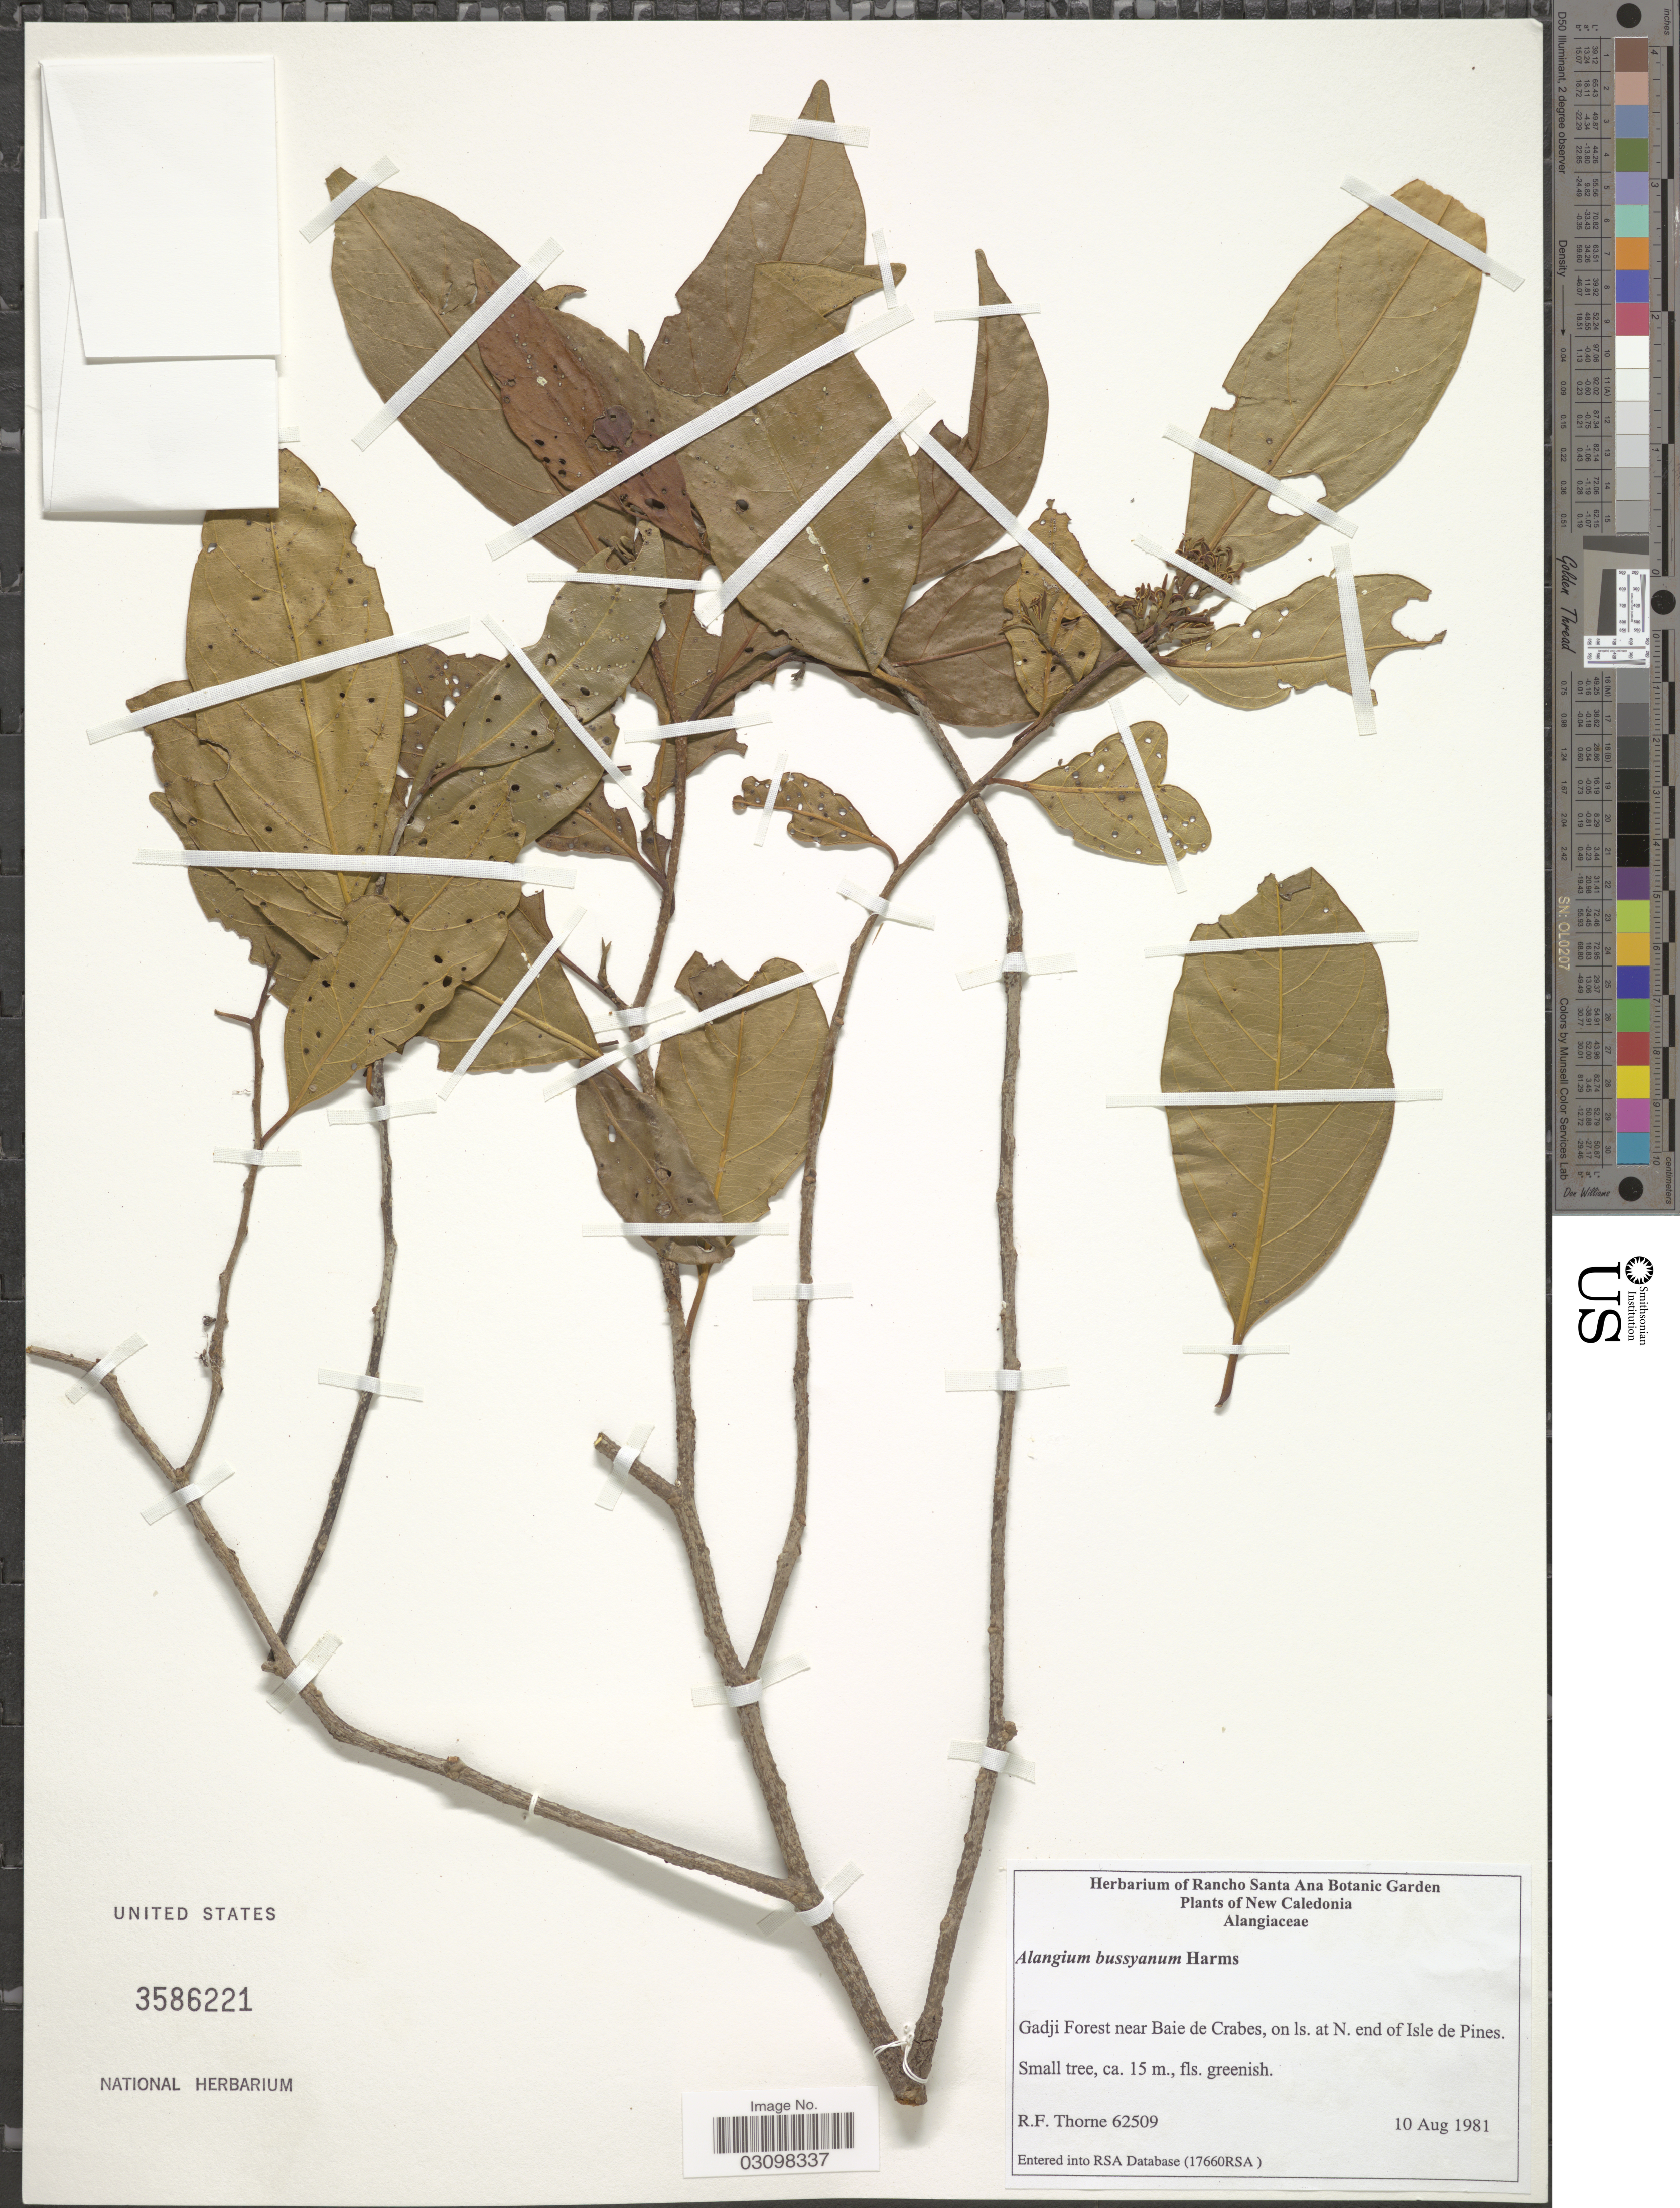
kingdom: Plantae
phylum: Tracheophyta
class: Magnoliopsida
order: Cornales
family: Cornaceae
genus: Alangium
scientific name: Alangium bussyanum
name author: Harms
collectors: R. Thorne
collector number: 62509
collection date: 1981-08-10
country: New Caledonia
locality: Gadji Forest near Baie de Crabes, on ls. at N. end of Isle de Pines.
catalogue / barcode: US 3586221